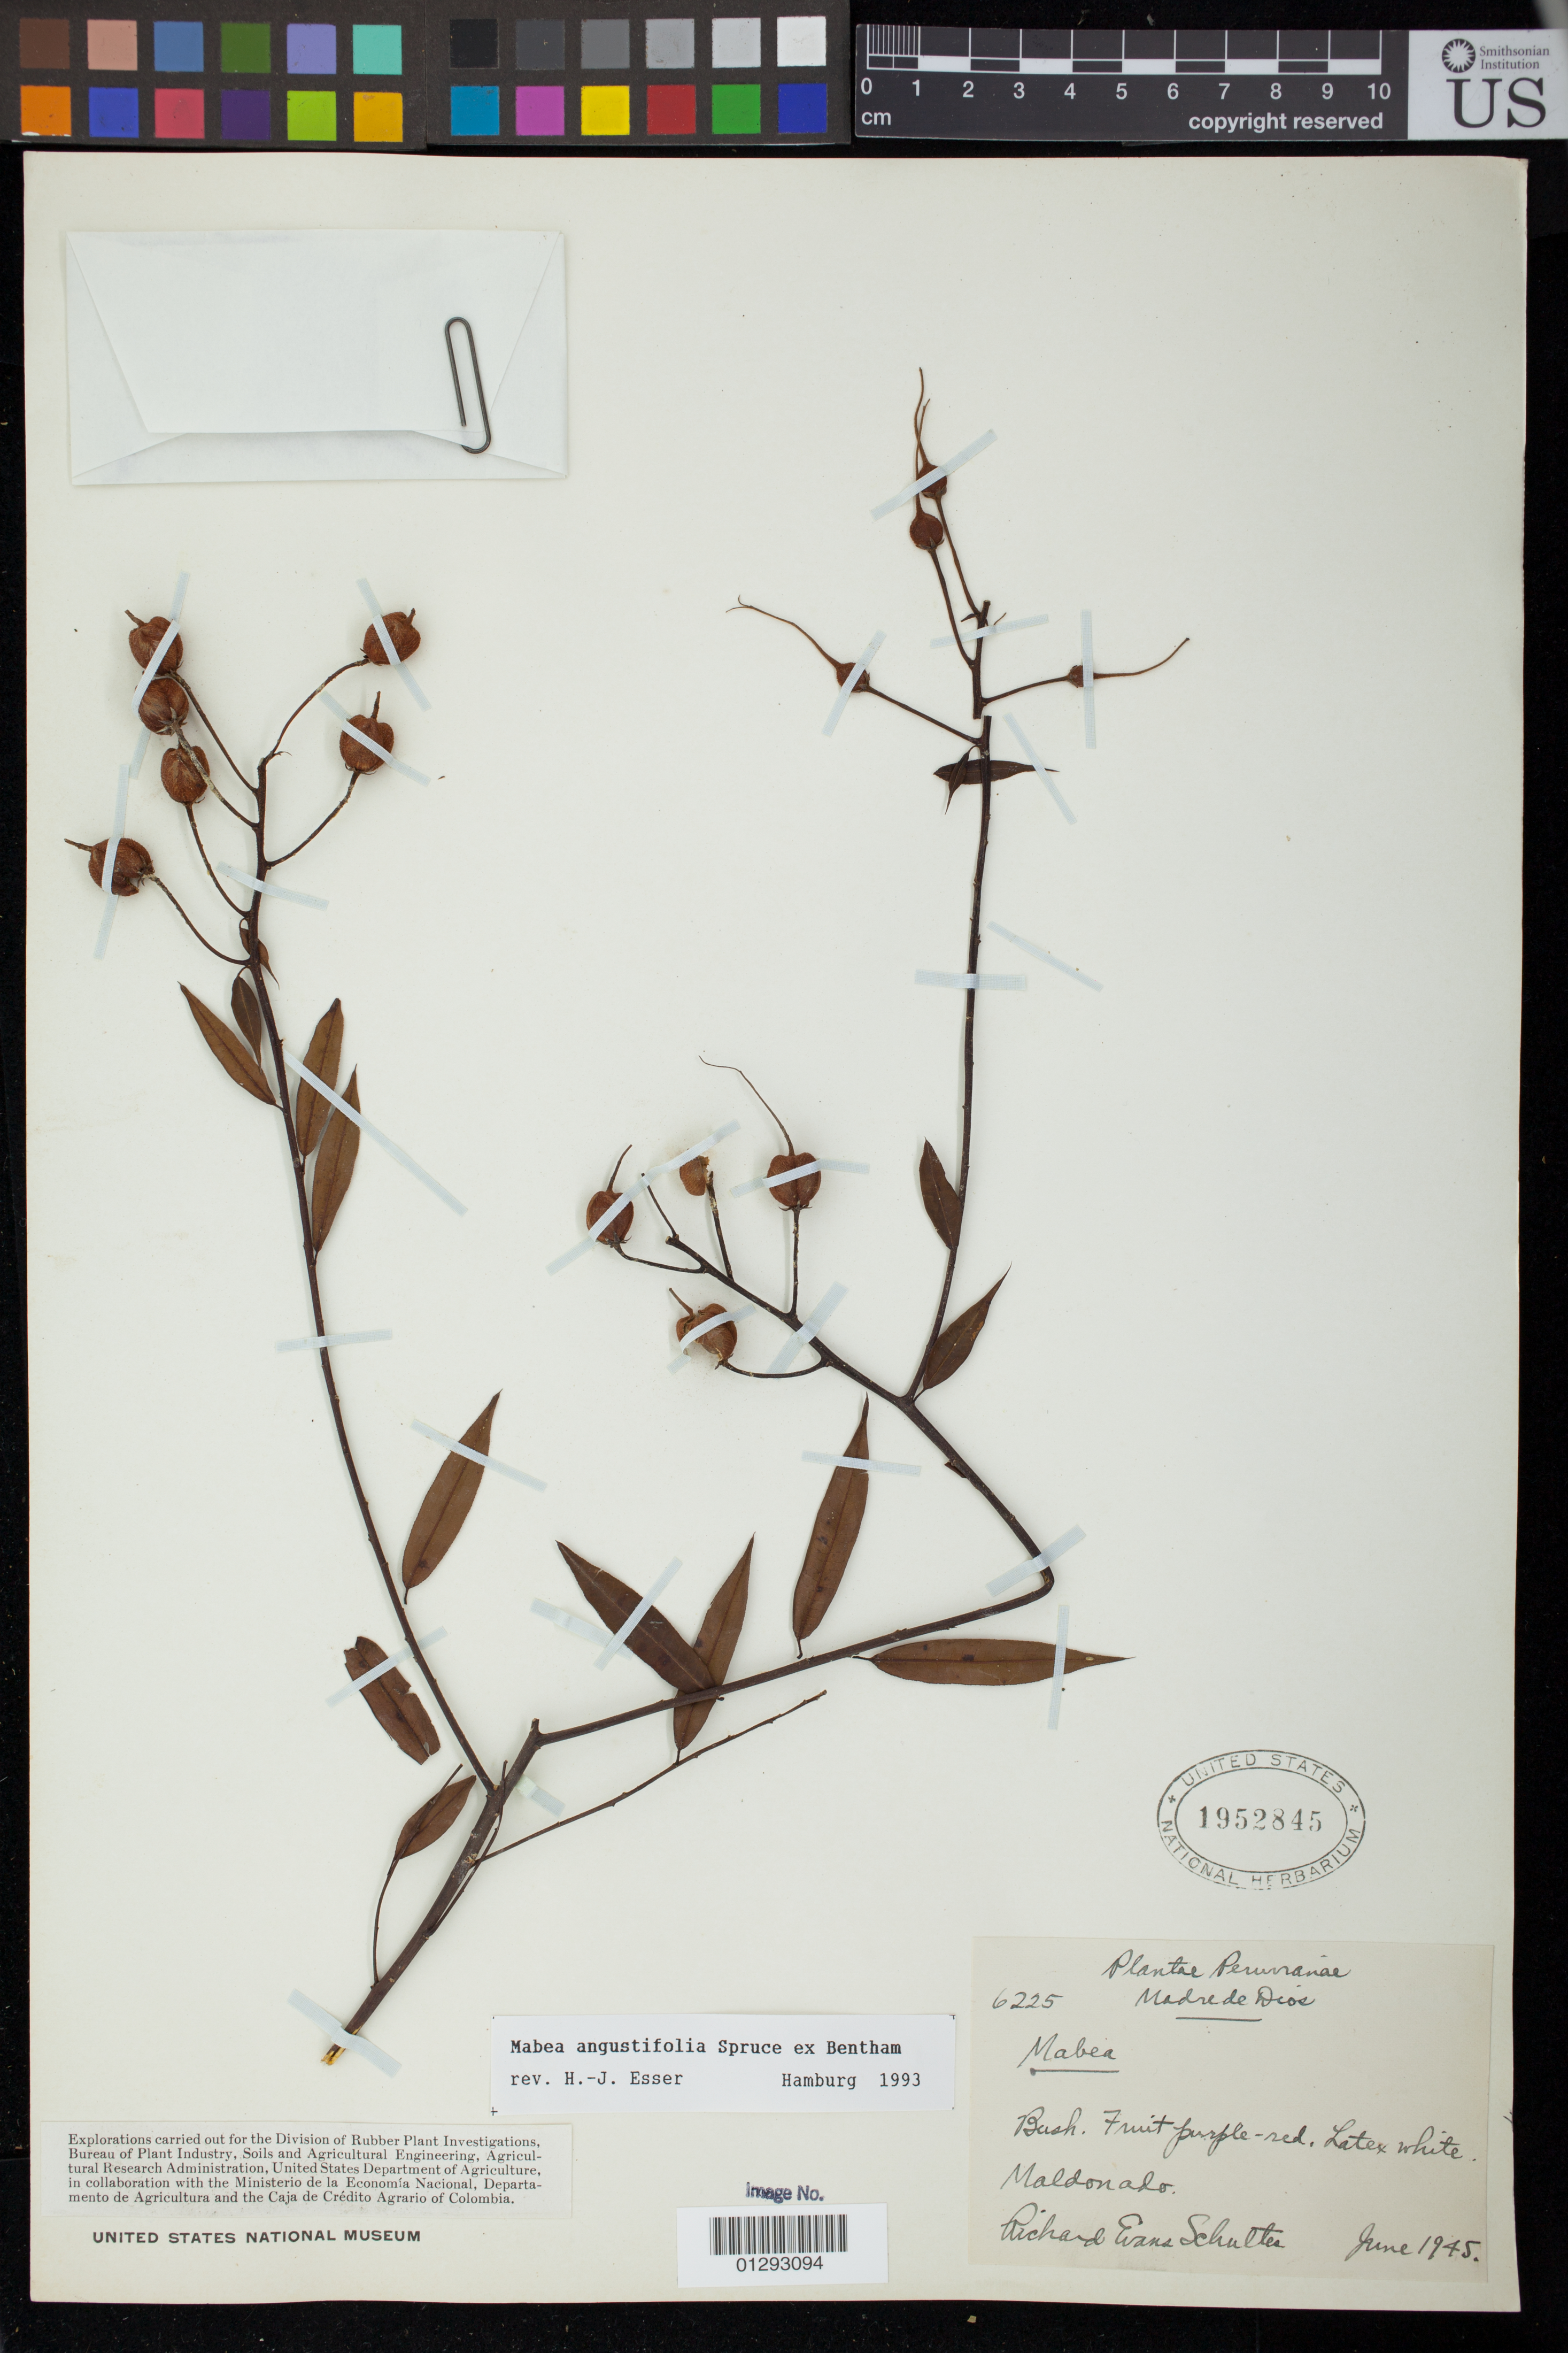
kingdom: Plantae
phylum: Tracheophyta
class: Magnoliopsida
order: Malpighiales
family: Euphorbiaceae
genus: Mabea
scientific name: Mabea angustifolia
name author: Spruce ex Benth.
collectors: R. E. Schultes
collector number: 6225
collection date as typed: Jun 1945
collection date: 1945-06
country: Peru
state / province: Madre de Dios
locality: Maldonado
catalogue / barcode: US 1952845